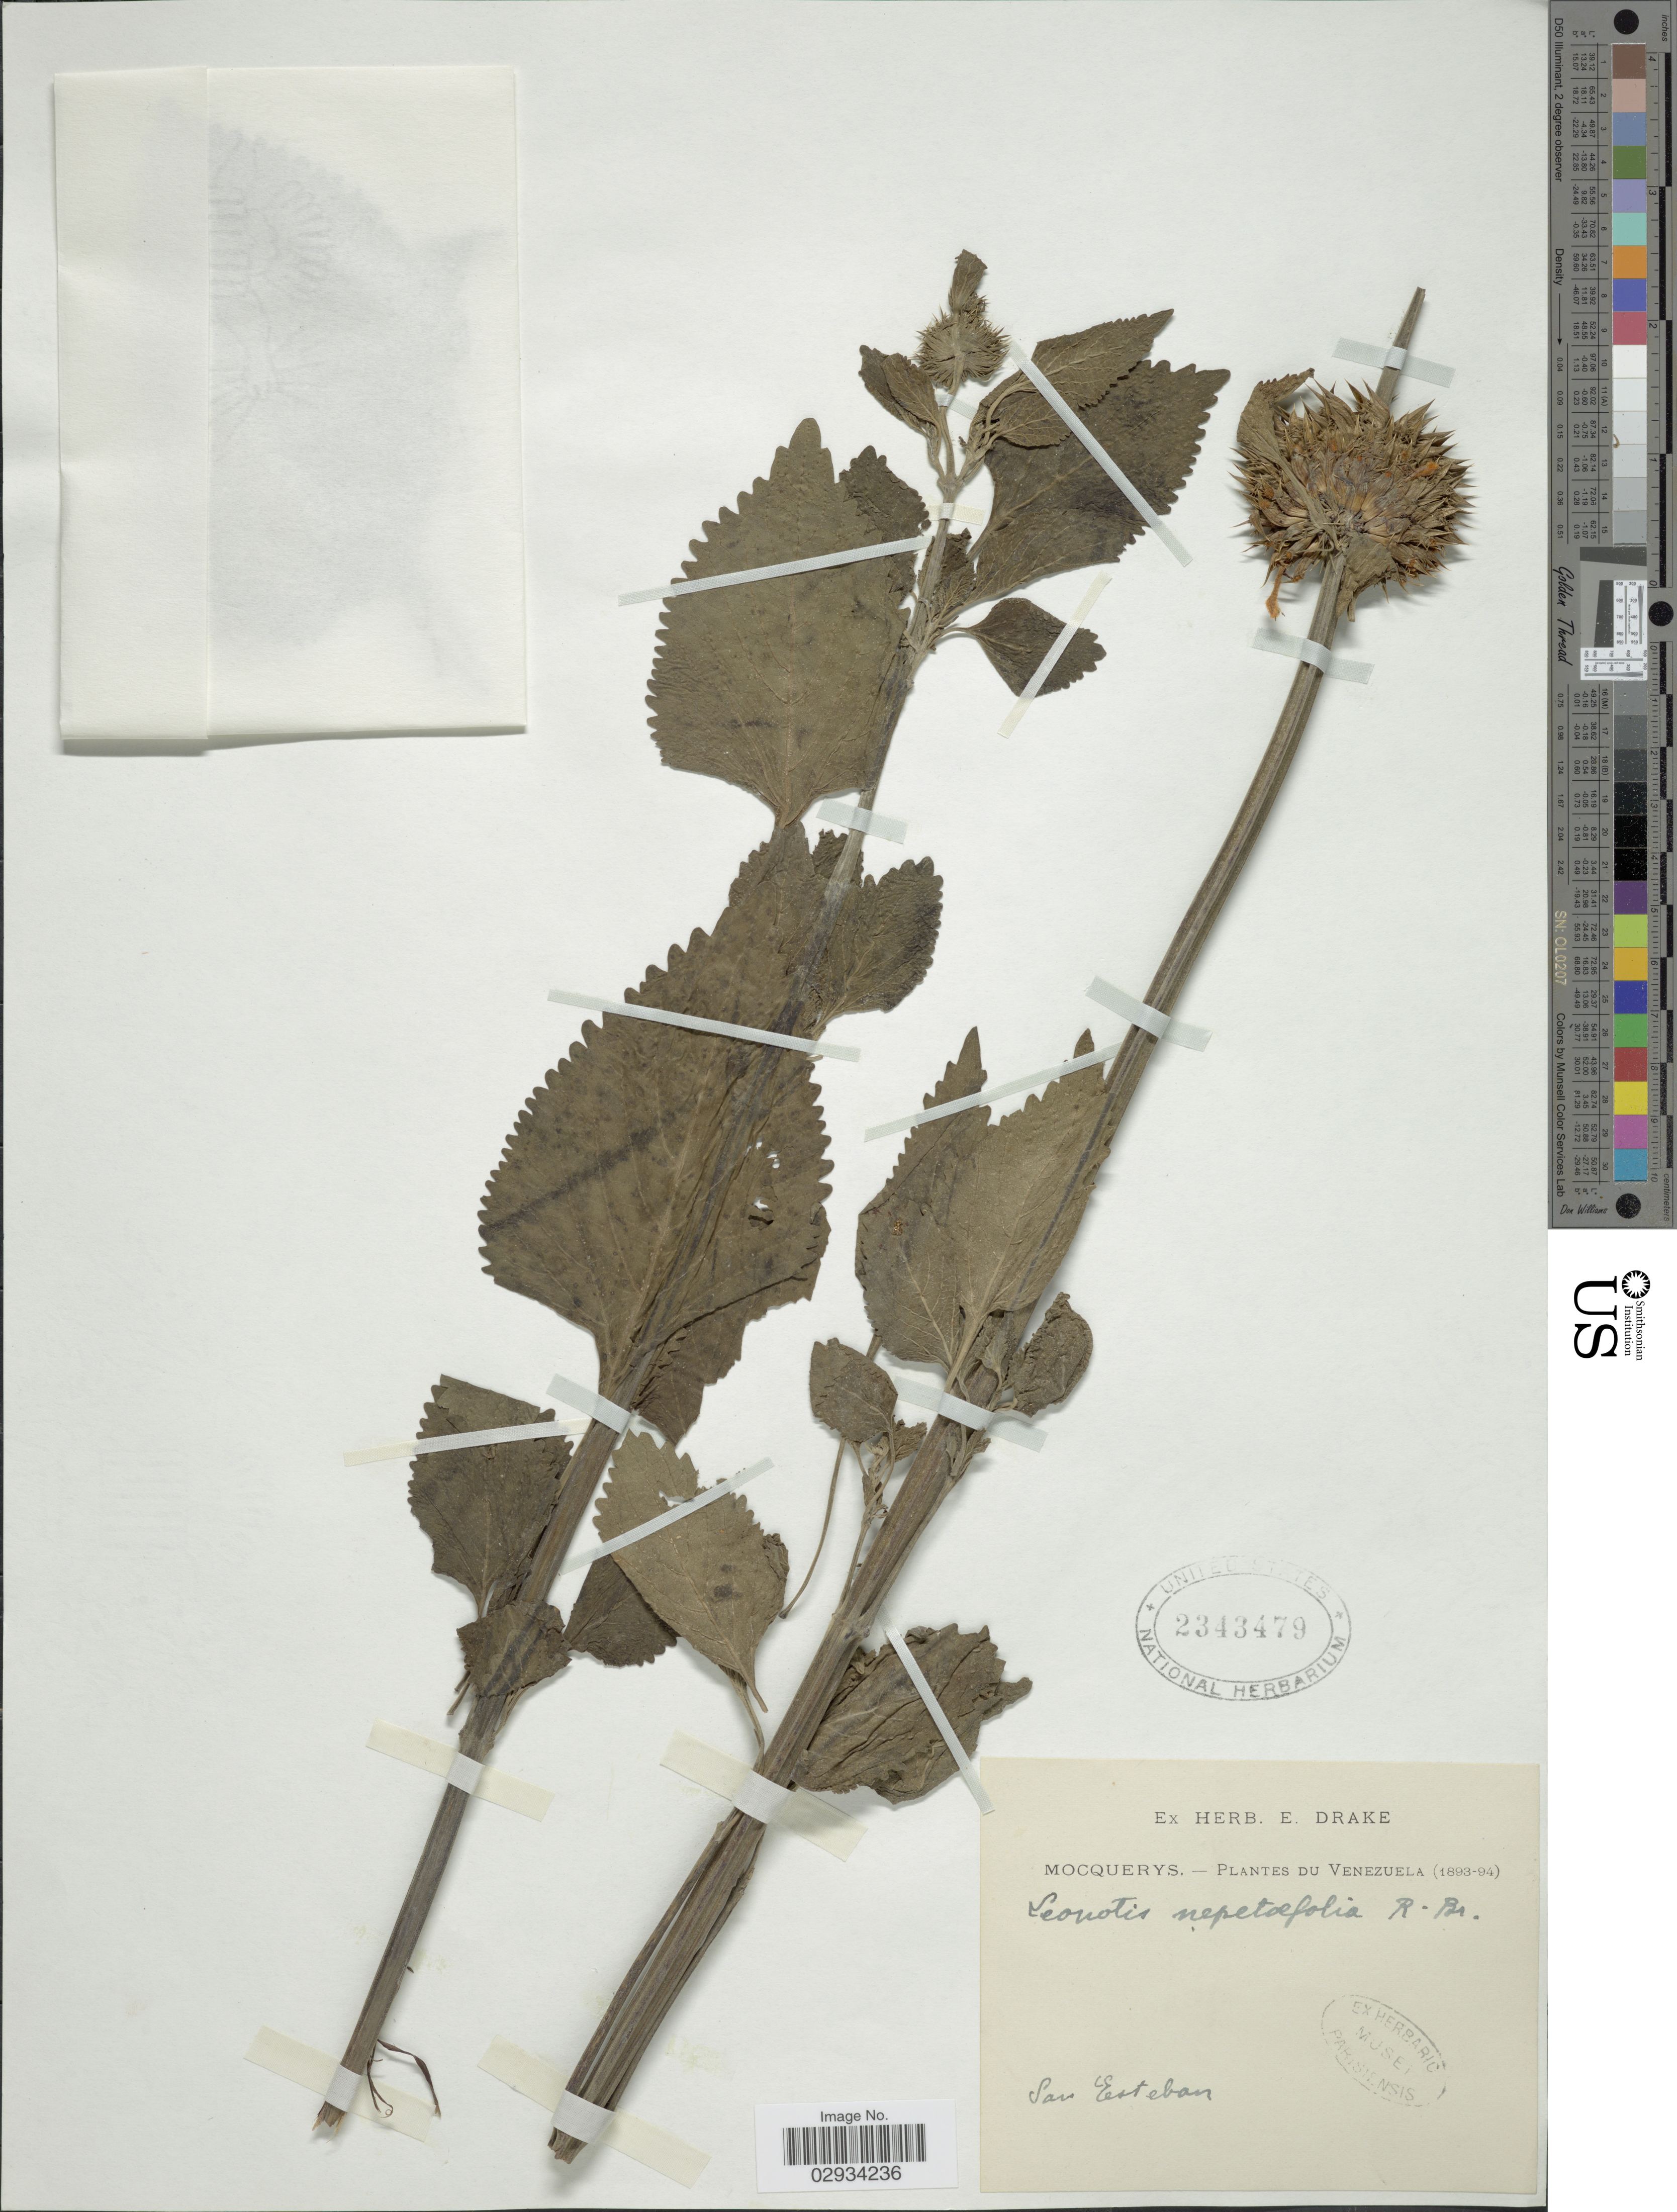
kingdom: Plantae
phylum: Tracheophyta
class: Magnoliopsida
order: Lamiales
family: Lamiaceae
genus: Leonotis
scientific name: Leonotis nepetifolia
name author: (L.) R. Br.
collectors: A. Mocquerys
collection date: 1893/1894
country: Venezuela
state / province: Carabobo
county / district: Puerto Cabello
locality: San Esteban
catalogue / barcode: US 2343479